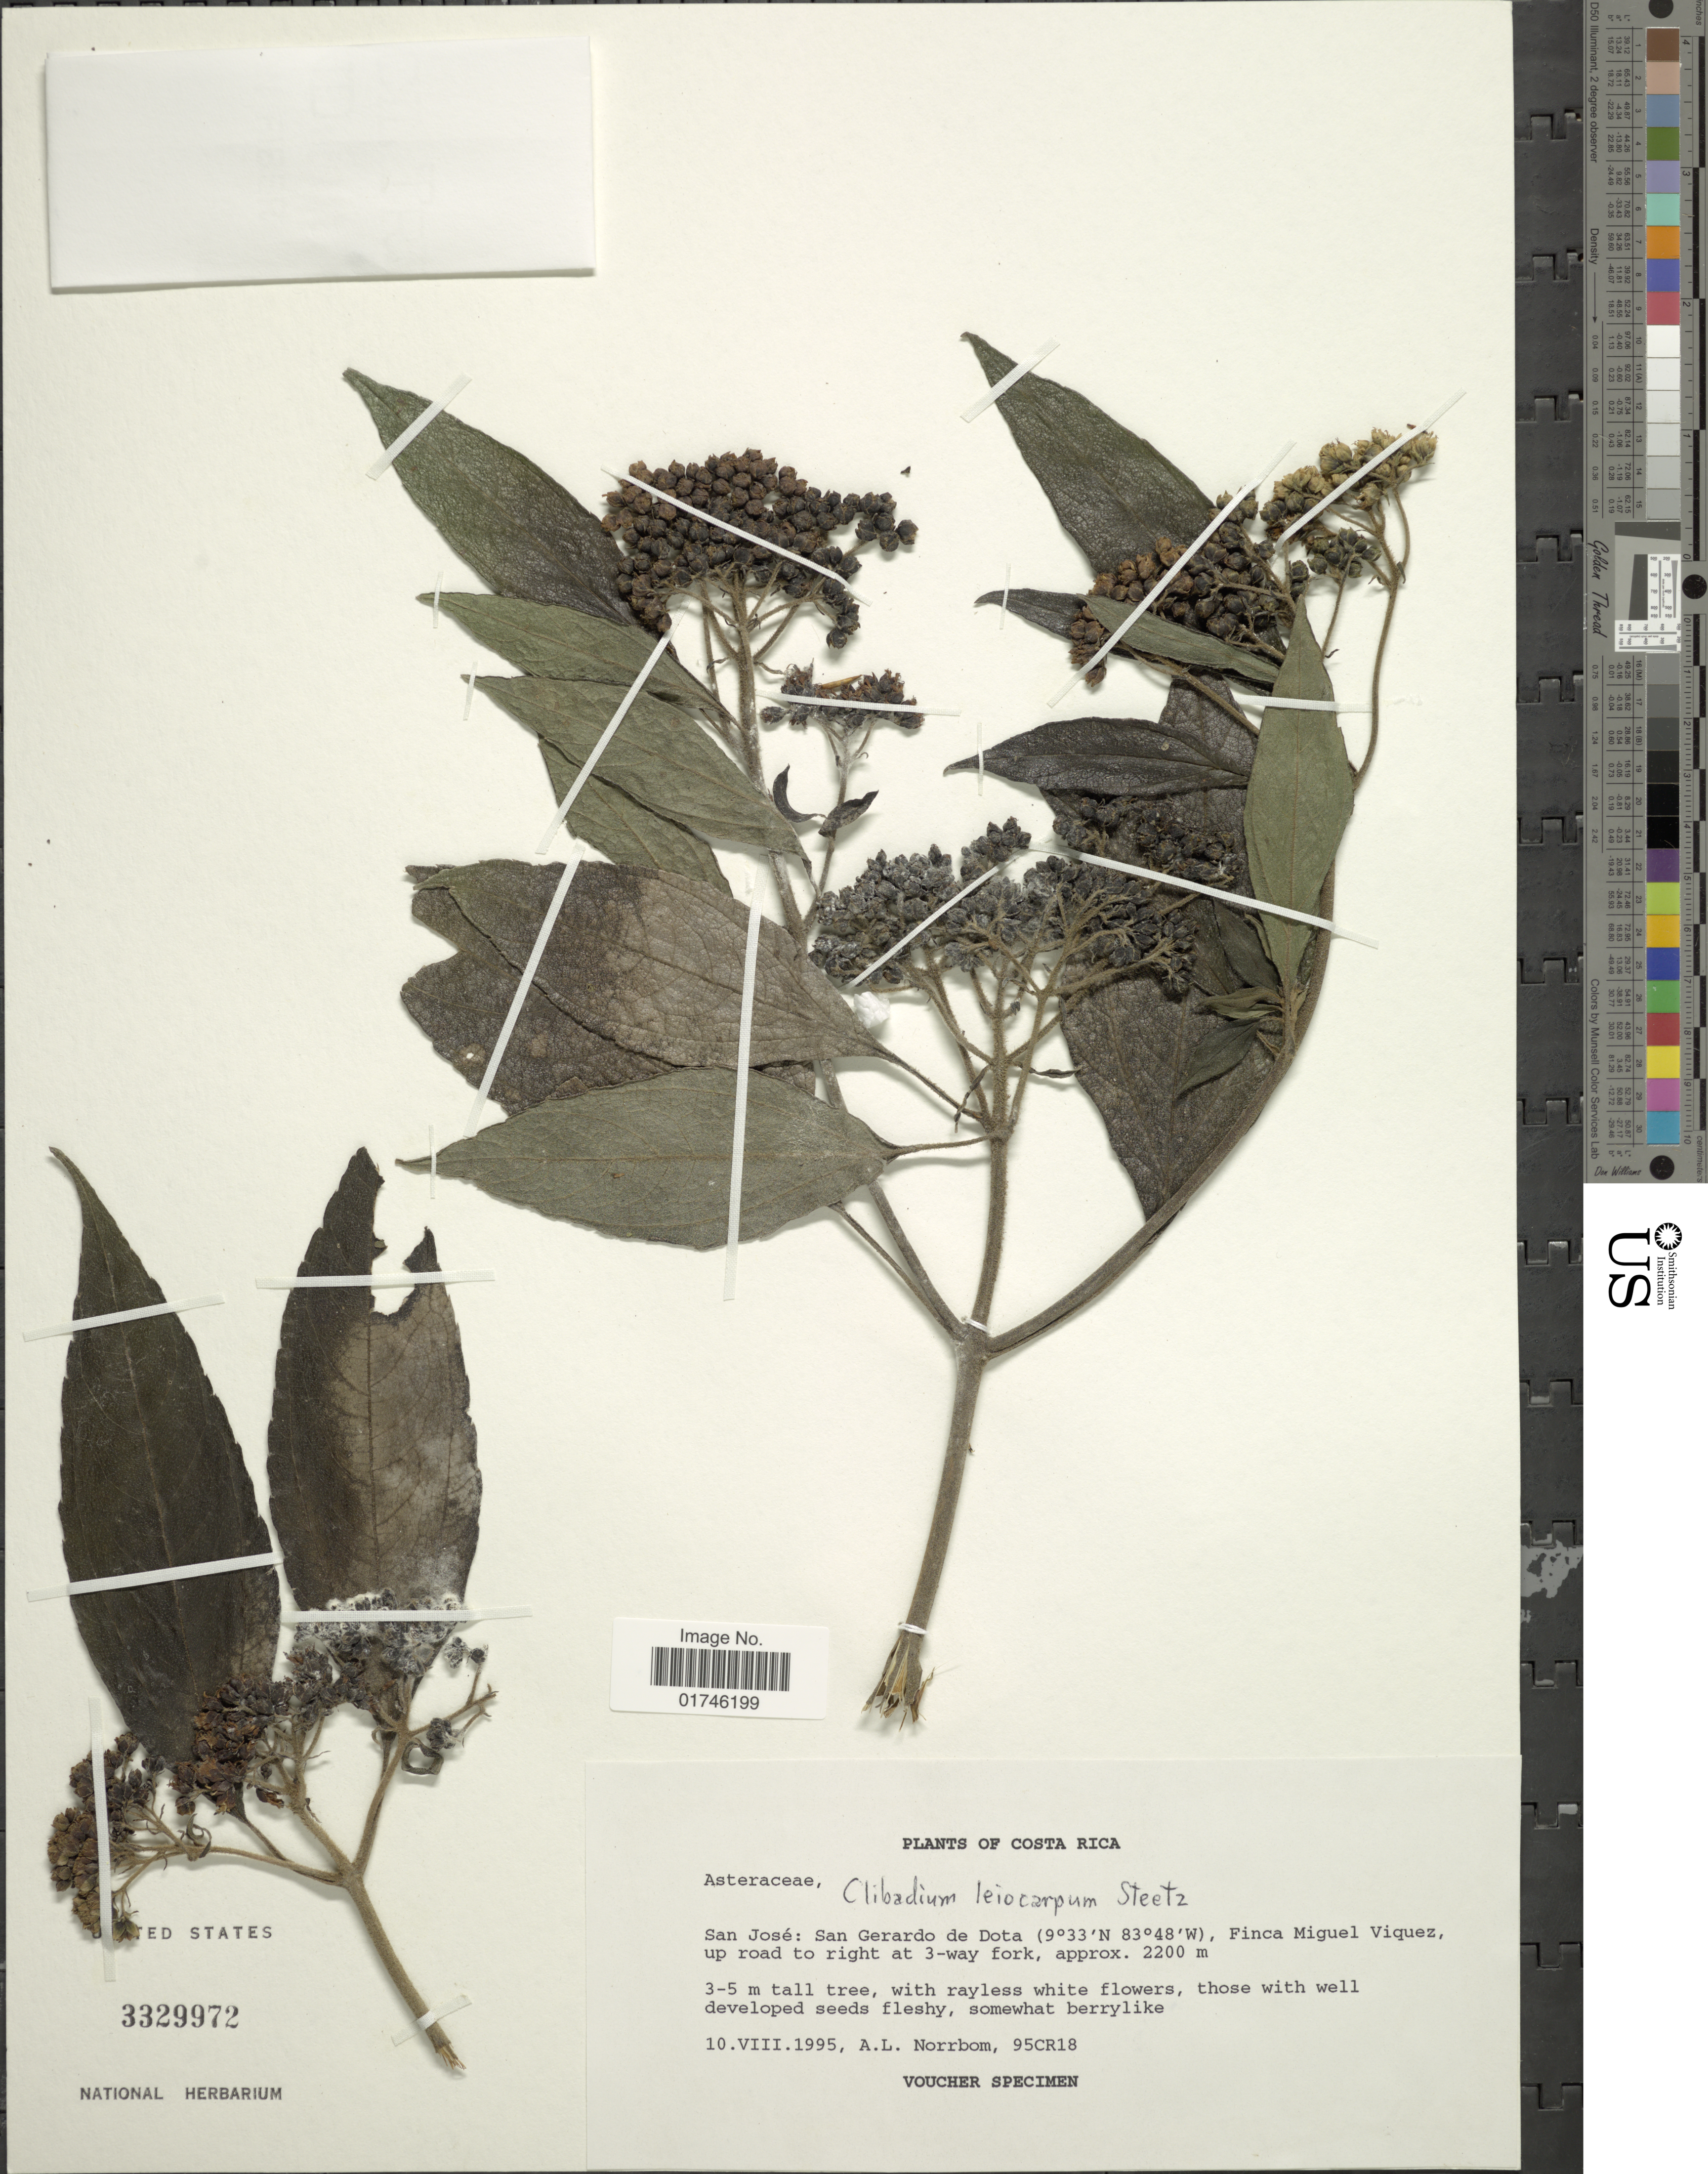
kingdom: Plantae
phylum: Tracheophyta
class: Magnoliopsida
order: Asterales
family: Asteraceae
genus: Clibadium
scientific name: Clibadium leiocarpum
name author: Steetz in Seem.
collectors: A. L. Norrbom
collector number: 95CR18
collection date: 1995-08-10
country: Costa Rica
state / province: San José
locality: San Jose: San Gerardo de Dot a, Finca Miguel Viquez up road to right at 3-way fork.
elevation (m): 2200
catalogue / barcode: US 3329972